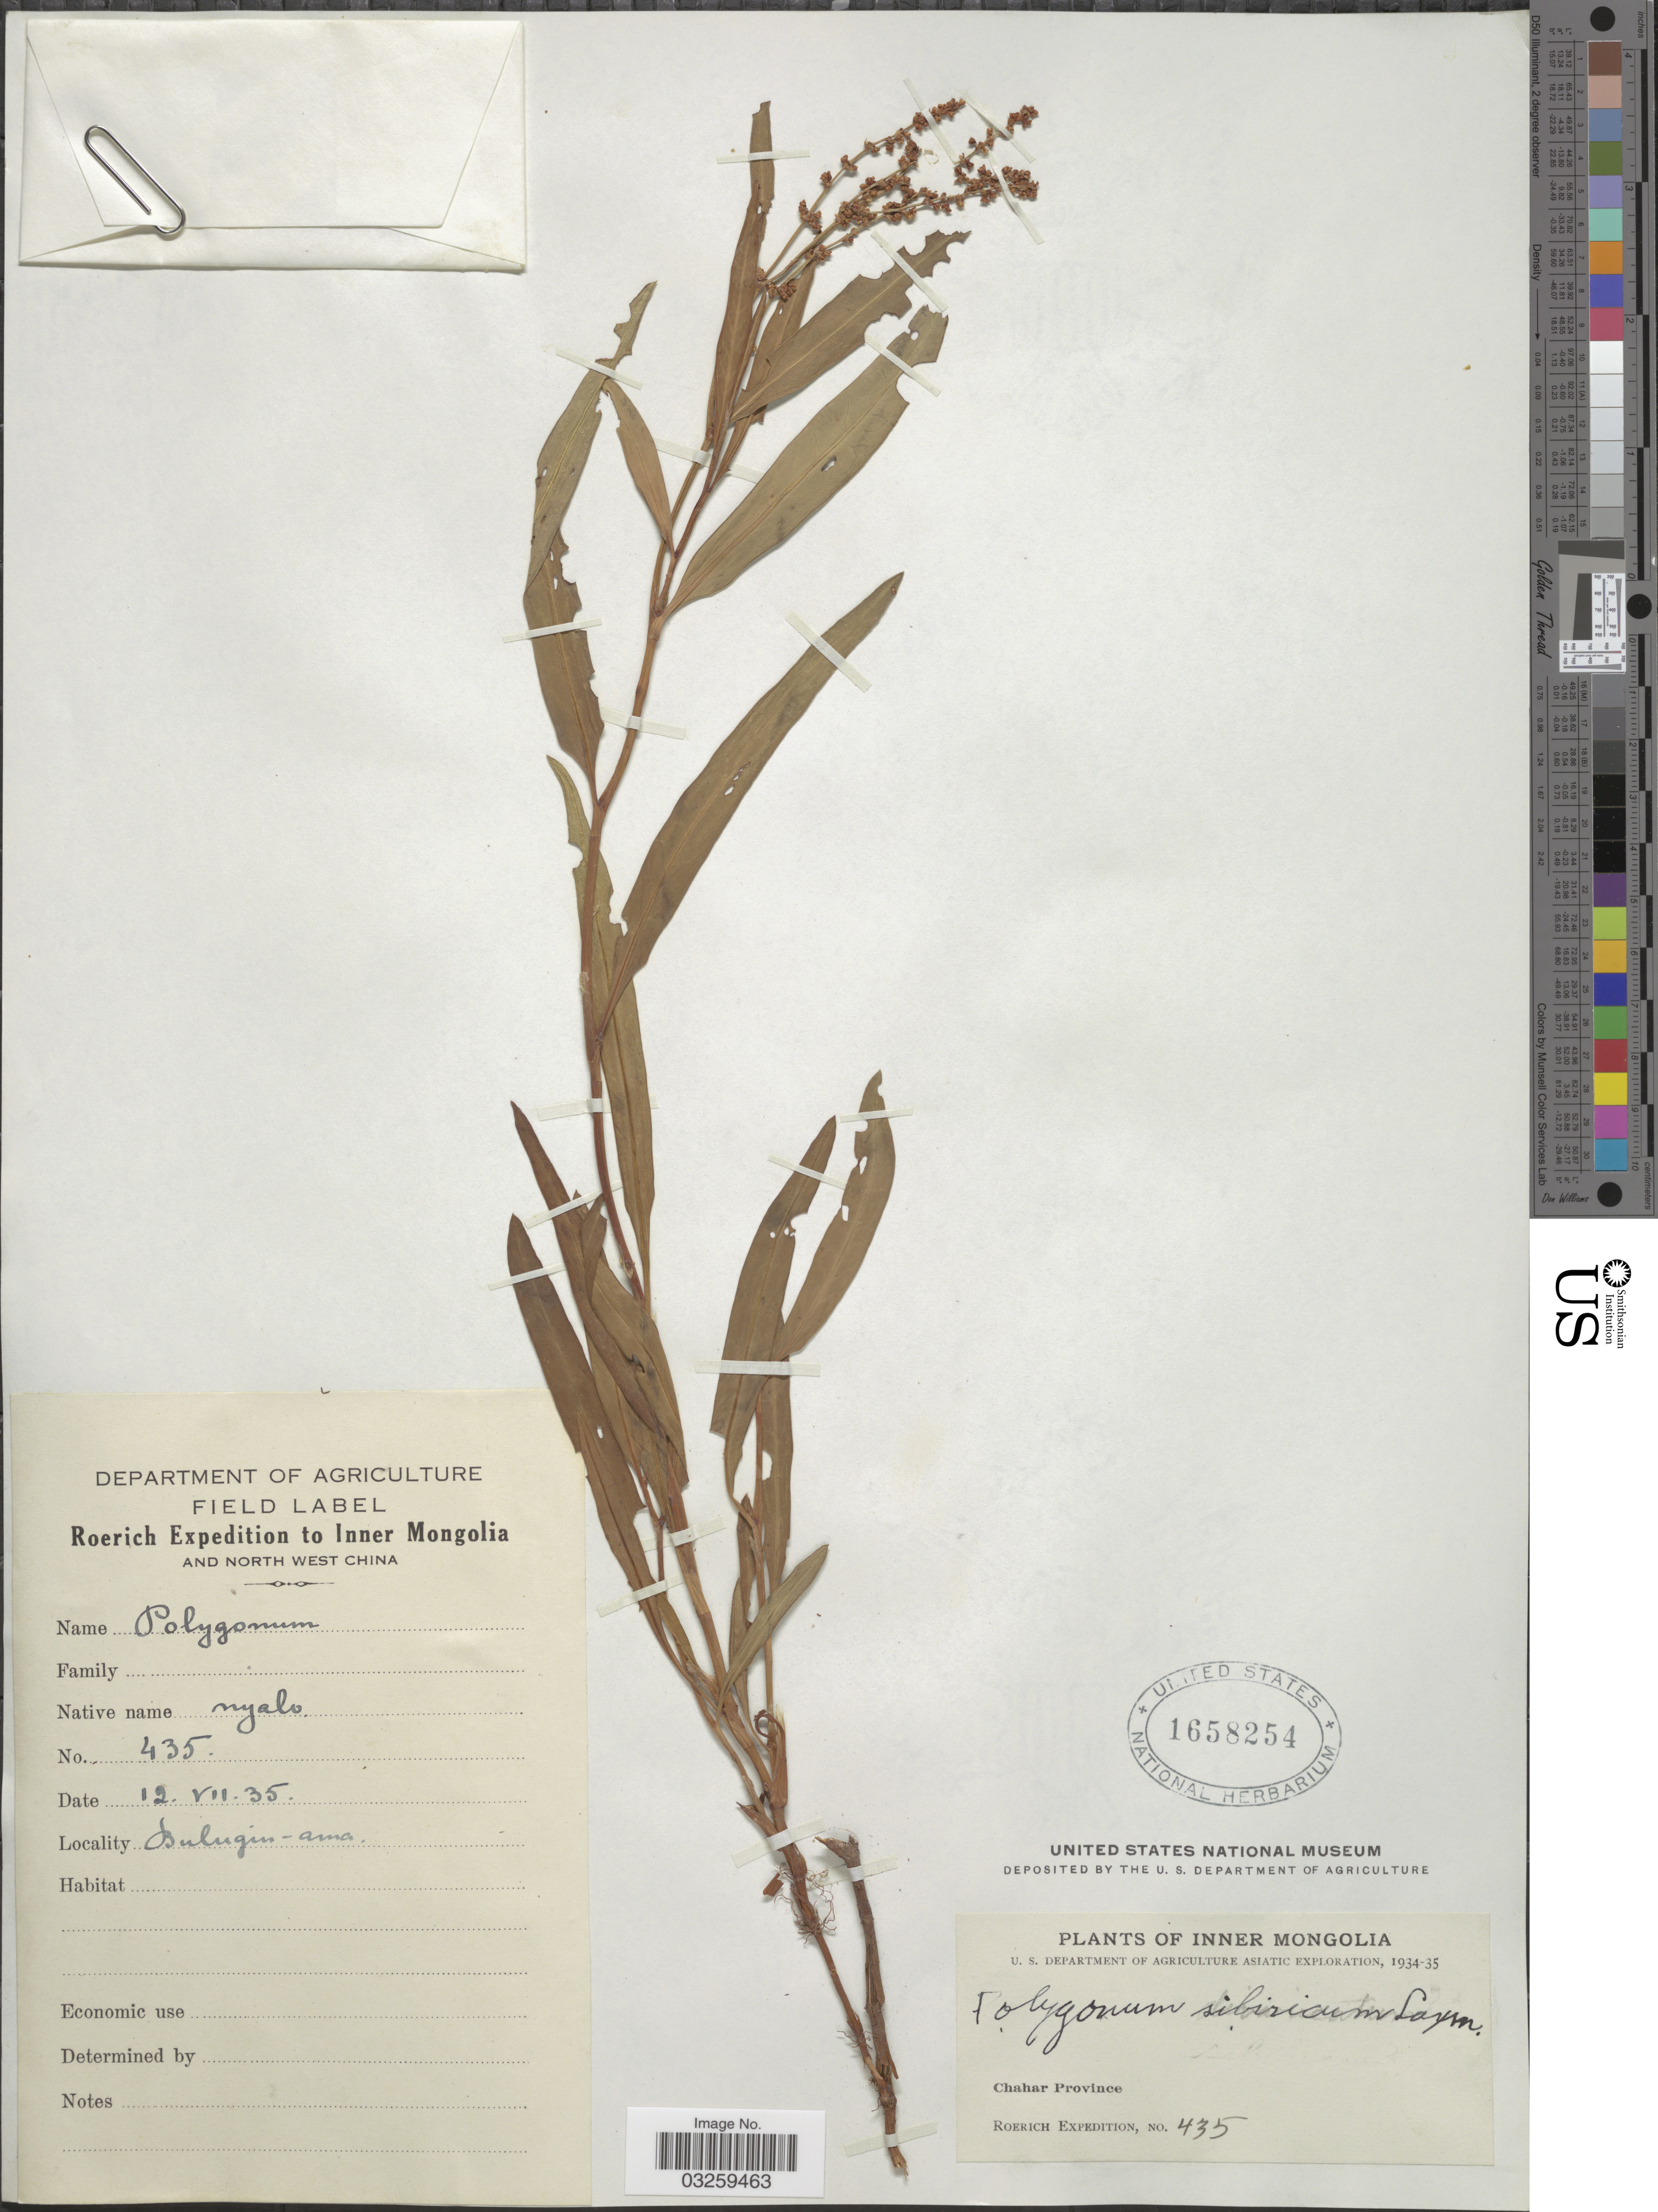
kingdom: Plantae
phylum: Tracheophyta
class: Magnoliopsida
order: Caryophyllales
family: Polygonaceae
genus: Knorringia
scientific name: Knorringia sibirica subsp. sibirica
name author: (Laxm.) Tzvelev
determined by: Strong, Mark T., (BOT), Smithsonian Institution - National Museum of Natural History (UNITED STATES)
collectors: Roerich Expedition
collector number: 435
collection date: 1935-07-12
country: China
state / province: Nei Monggol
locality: Inner Mongolia, North West, Chahar Province, Bulugin-ama.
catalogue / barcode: US 1658254